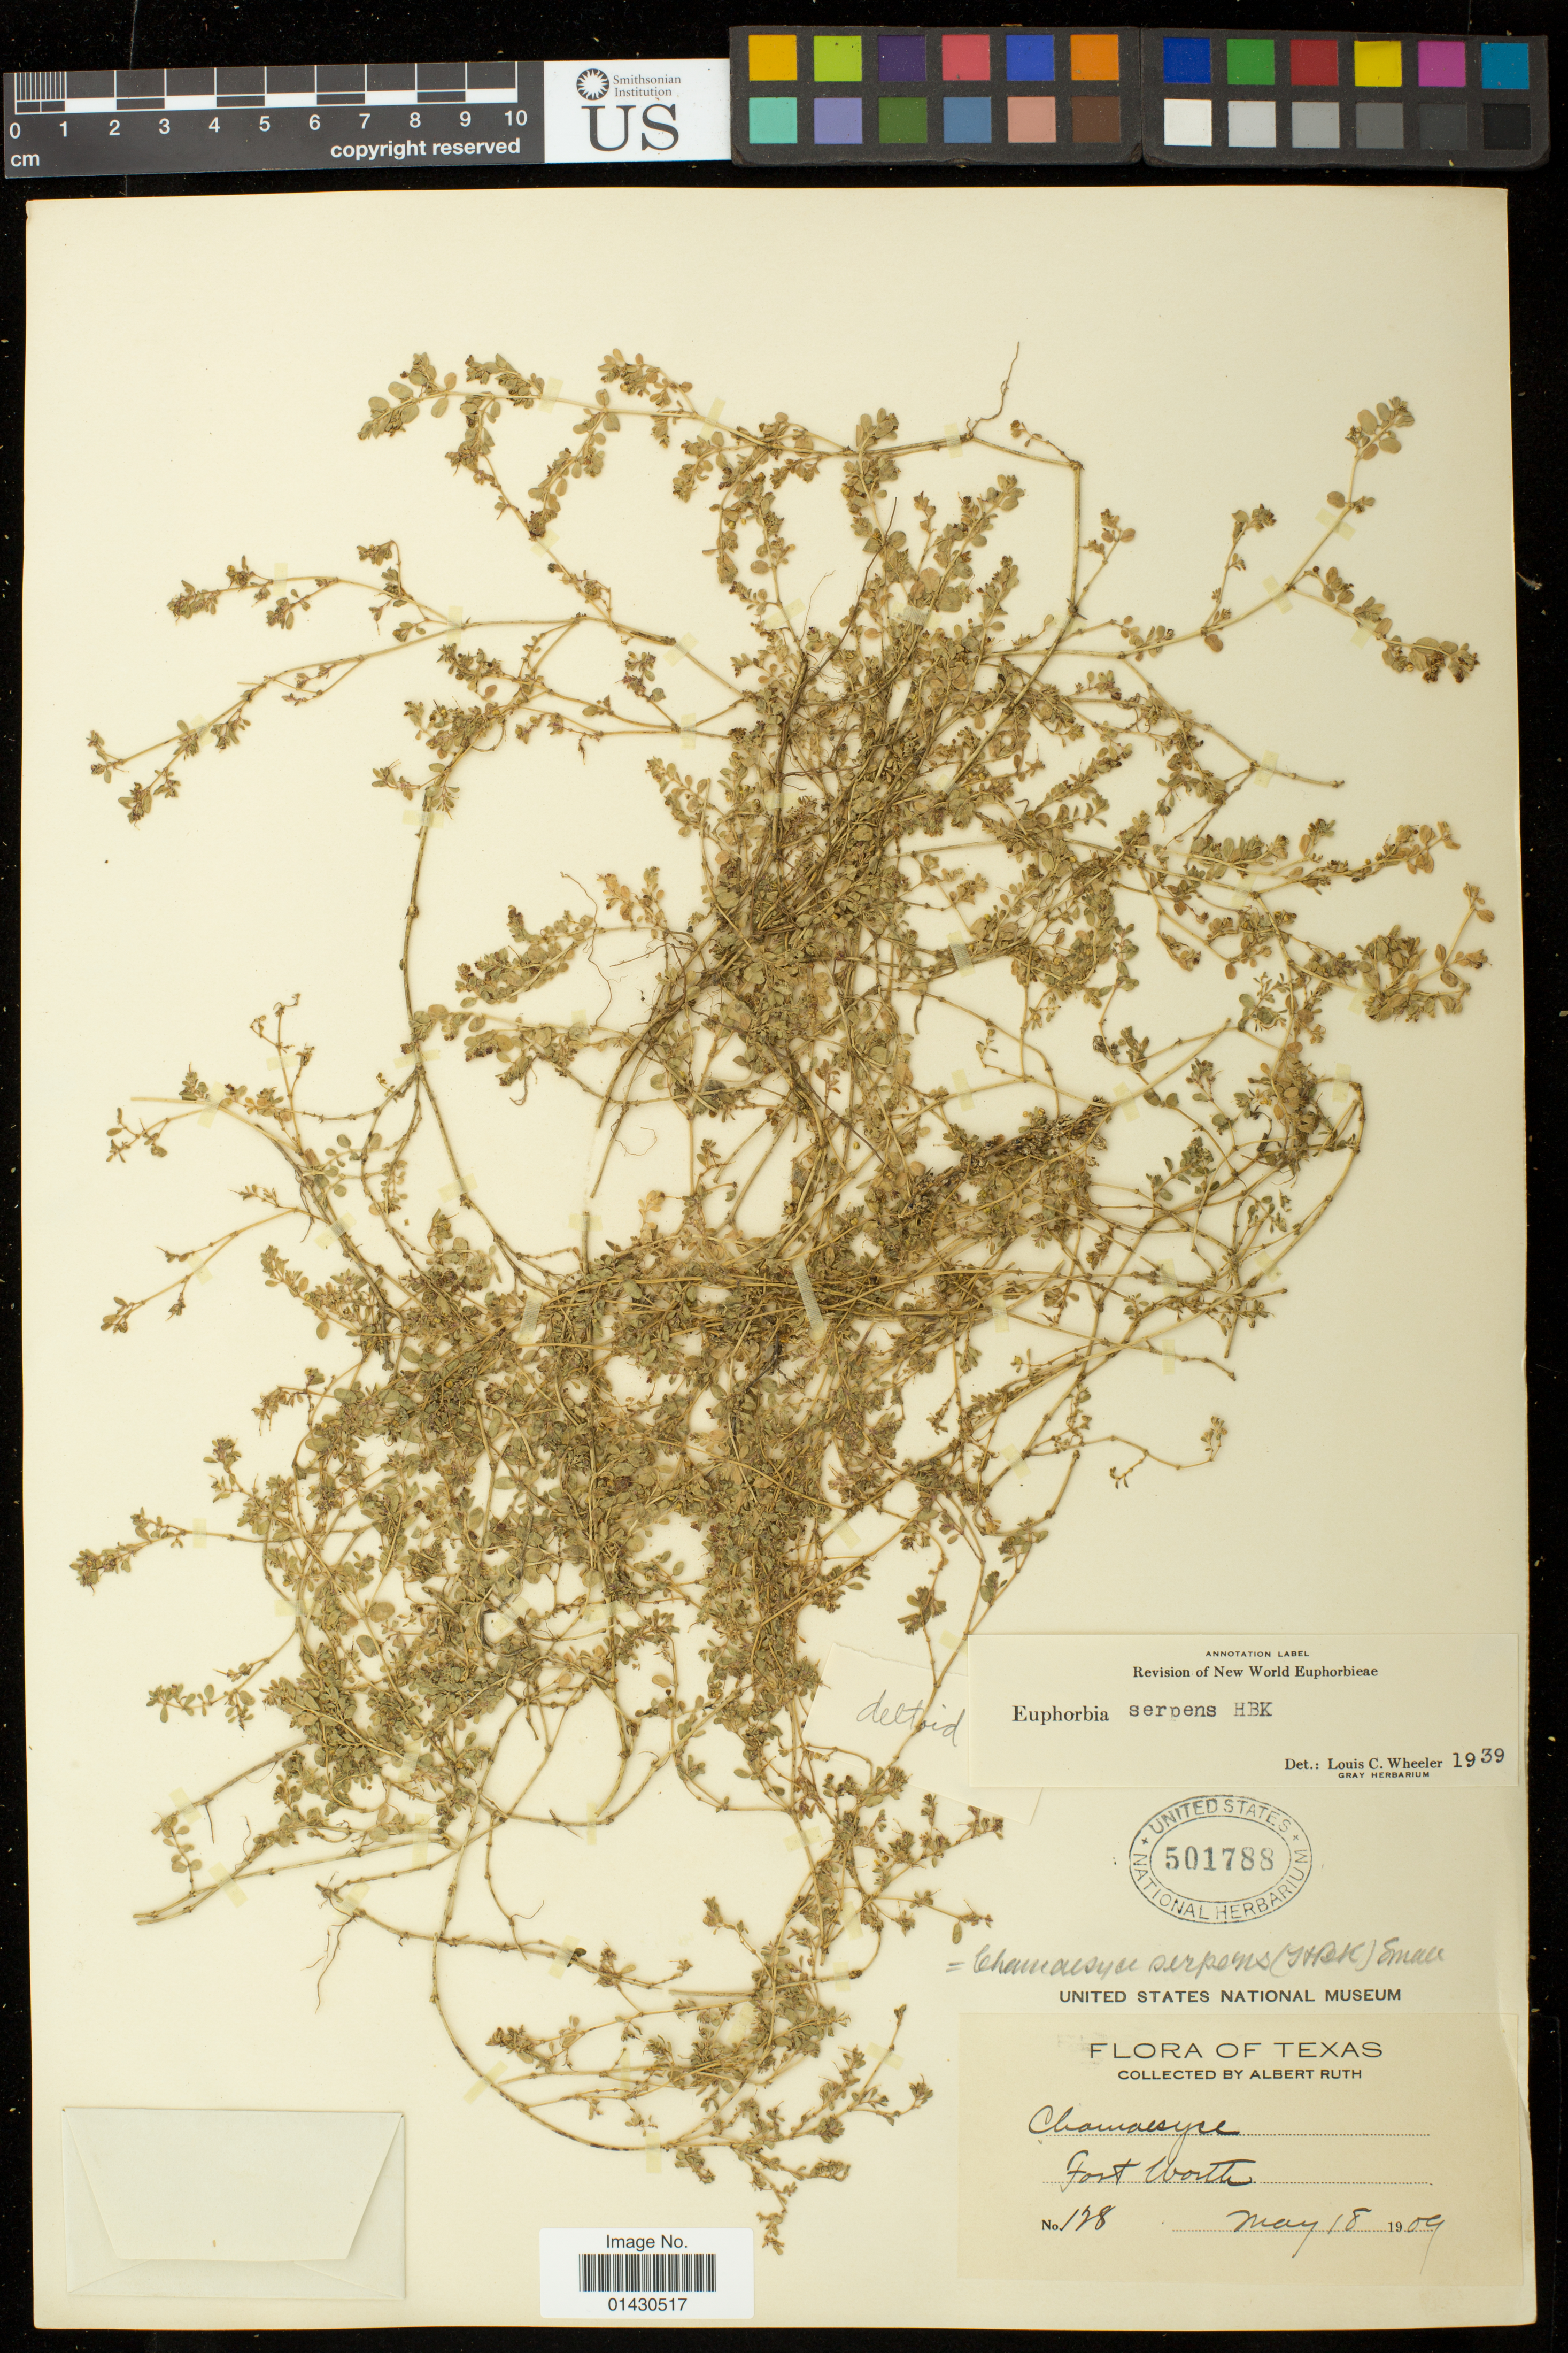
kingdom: Plantae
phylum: Tracheophyta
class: Magnoliopsida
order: Malpighiales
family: Euphorbiaceae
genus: Euphorbia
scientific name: Euphorbia serpens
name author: Kunth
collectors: A. Ruth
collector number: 128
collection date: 1909-05-18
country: United States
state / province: Texas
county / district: Tarrant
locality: Fort Worth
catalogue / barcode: US 501788